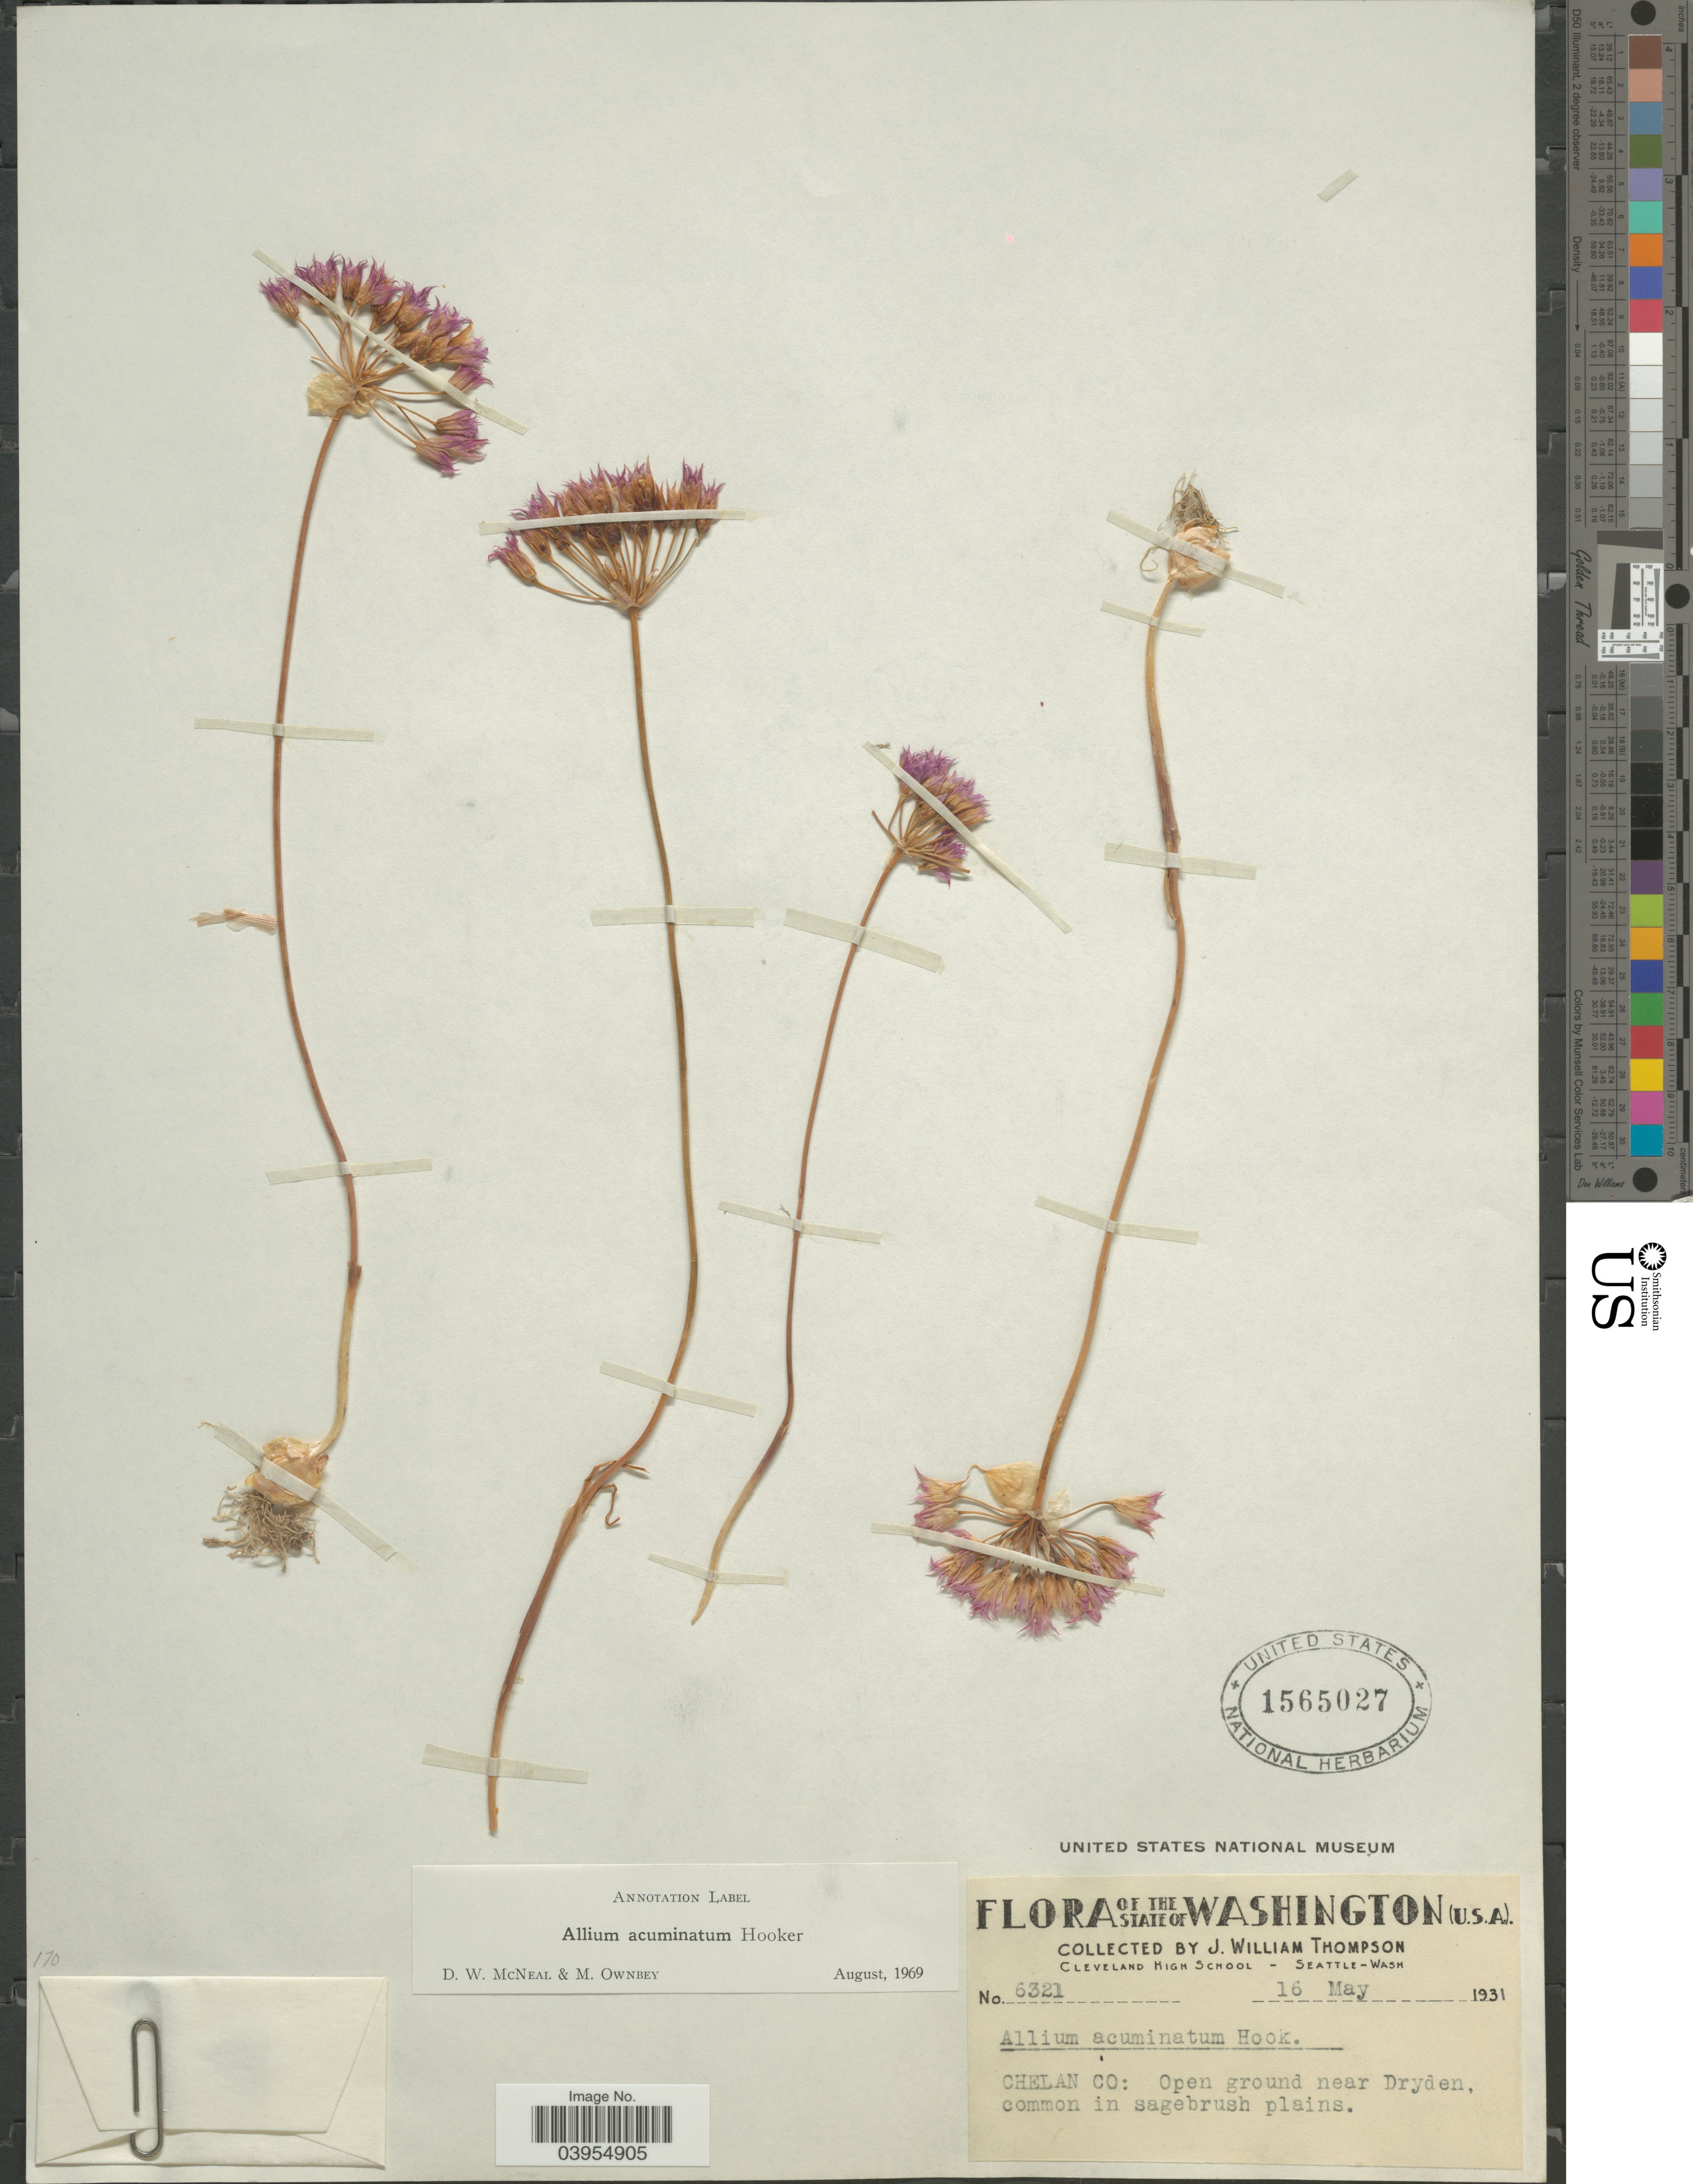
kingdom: Plantae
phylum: Tracheophyta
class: Liliopsida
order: Asparagales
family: Amaryllidaceae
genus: Allium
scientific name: Allium acuminatum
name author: Hook.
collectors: J. W. Thompson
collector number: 6321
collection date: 1931-05-16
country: United States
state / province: Washington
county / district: Chelan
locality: Chelan Co: Open ground near Dryden, in sagebrush plains.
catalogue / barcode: US 1565027